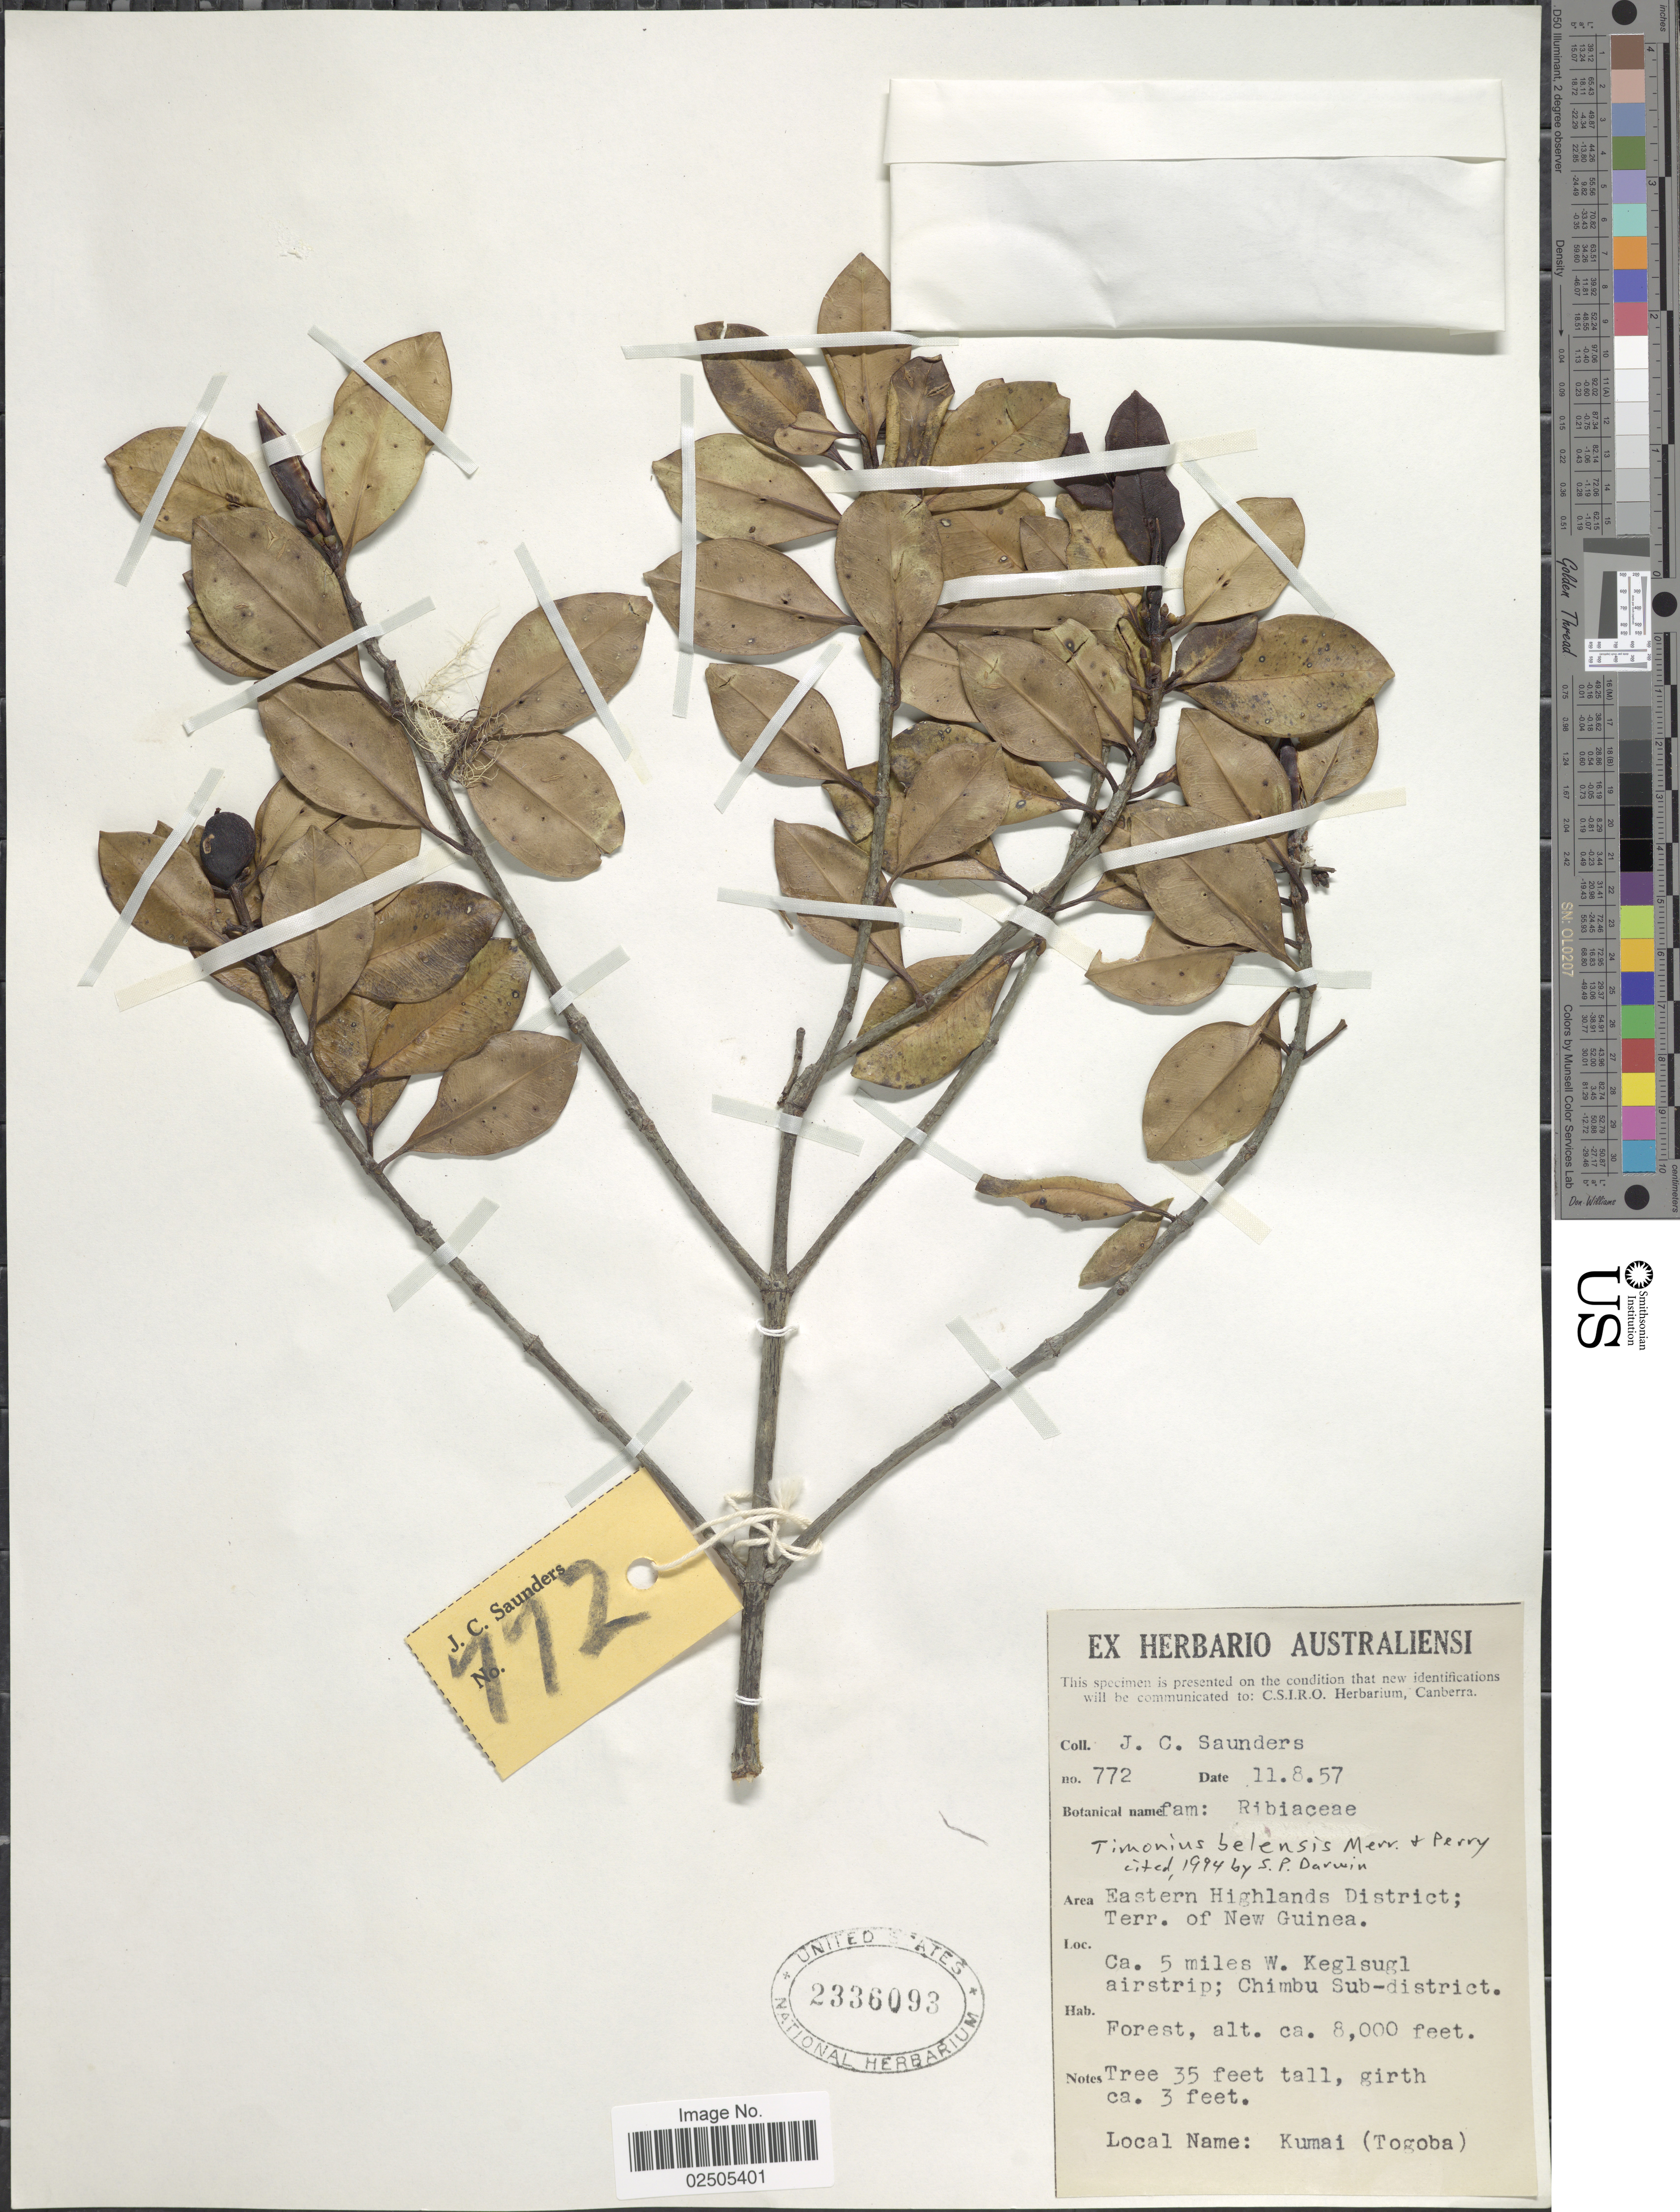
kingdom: Plantae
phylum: Tracheophyta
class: Magnoliopsida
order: Gentianales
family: Rubiaceae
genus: Timonius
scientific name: Timonius belensis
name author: Merr. & L.M. Perry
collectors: J. C. Saunders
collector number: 772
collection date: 1957-08-11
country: Papua New Guinea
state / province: Chimbu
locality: Eastern Highlands District, Terr. of New Guinea, Ca. 5 miles W. Keglsugl airstrip; Chimbu Sub-district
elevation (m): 2438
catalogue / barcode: US 2336093